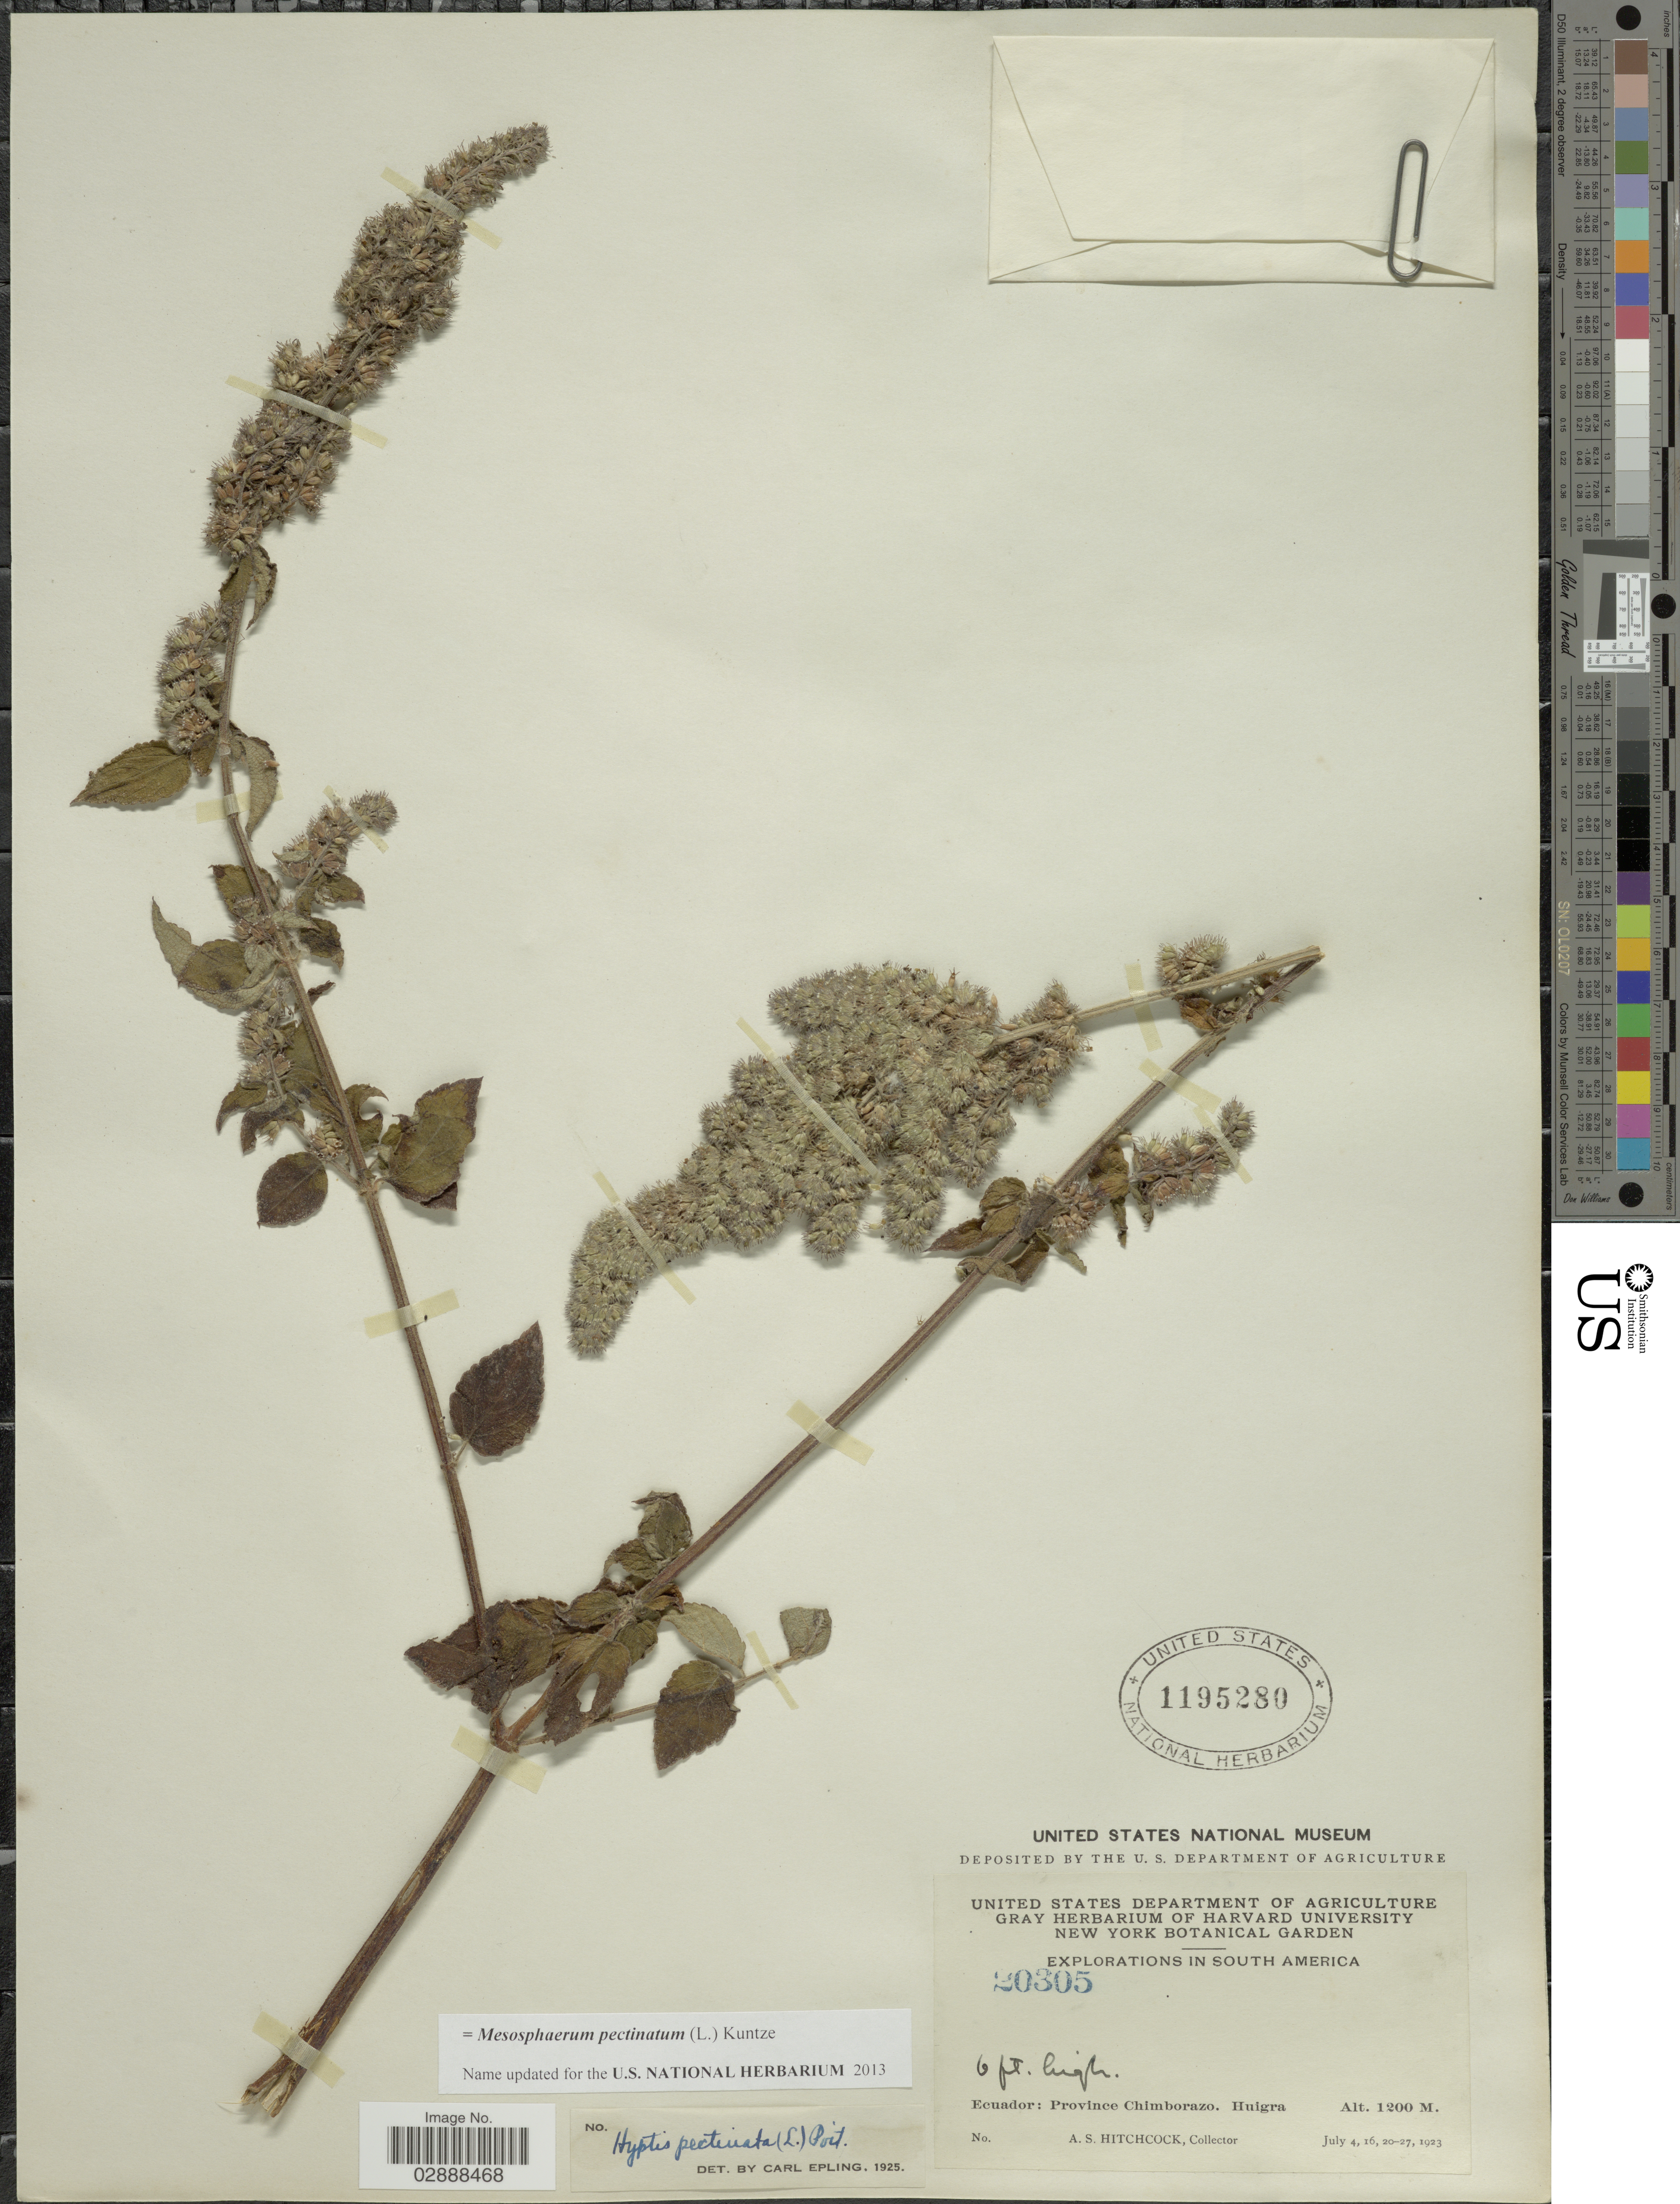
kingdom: Plantae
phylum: Tracheophyta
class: Magnoliopsida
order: Lamiales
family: Lamiaceae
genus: Mesosphaerum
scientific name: Mesosphaerum pectinatum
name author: (L.) Kuntze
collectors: A. S. Hitchcock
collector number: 20305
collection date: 1923-07-04/1923-07-27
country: Ecuador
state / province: Chimborazo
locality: Huigra.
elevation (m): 1200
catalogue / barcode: US 1195280